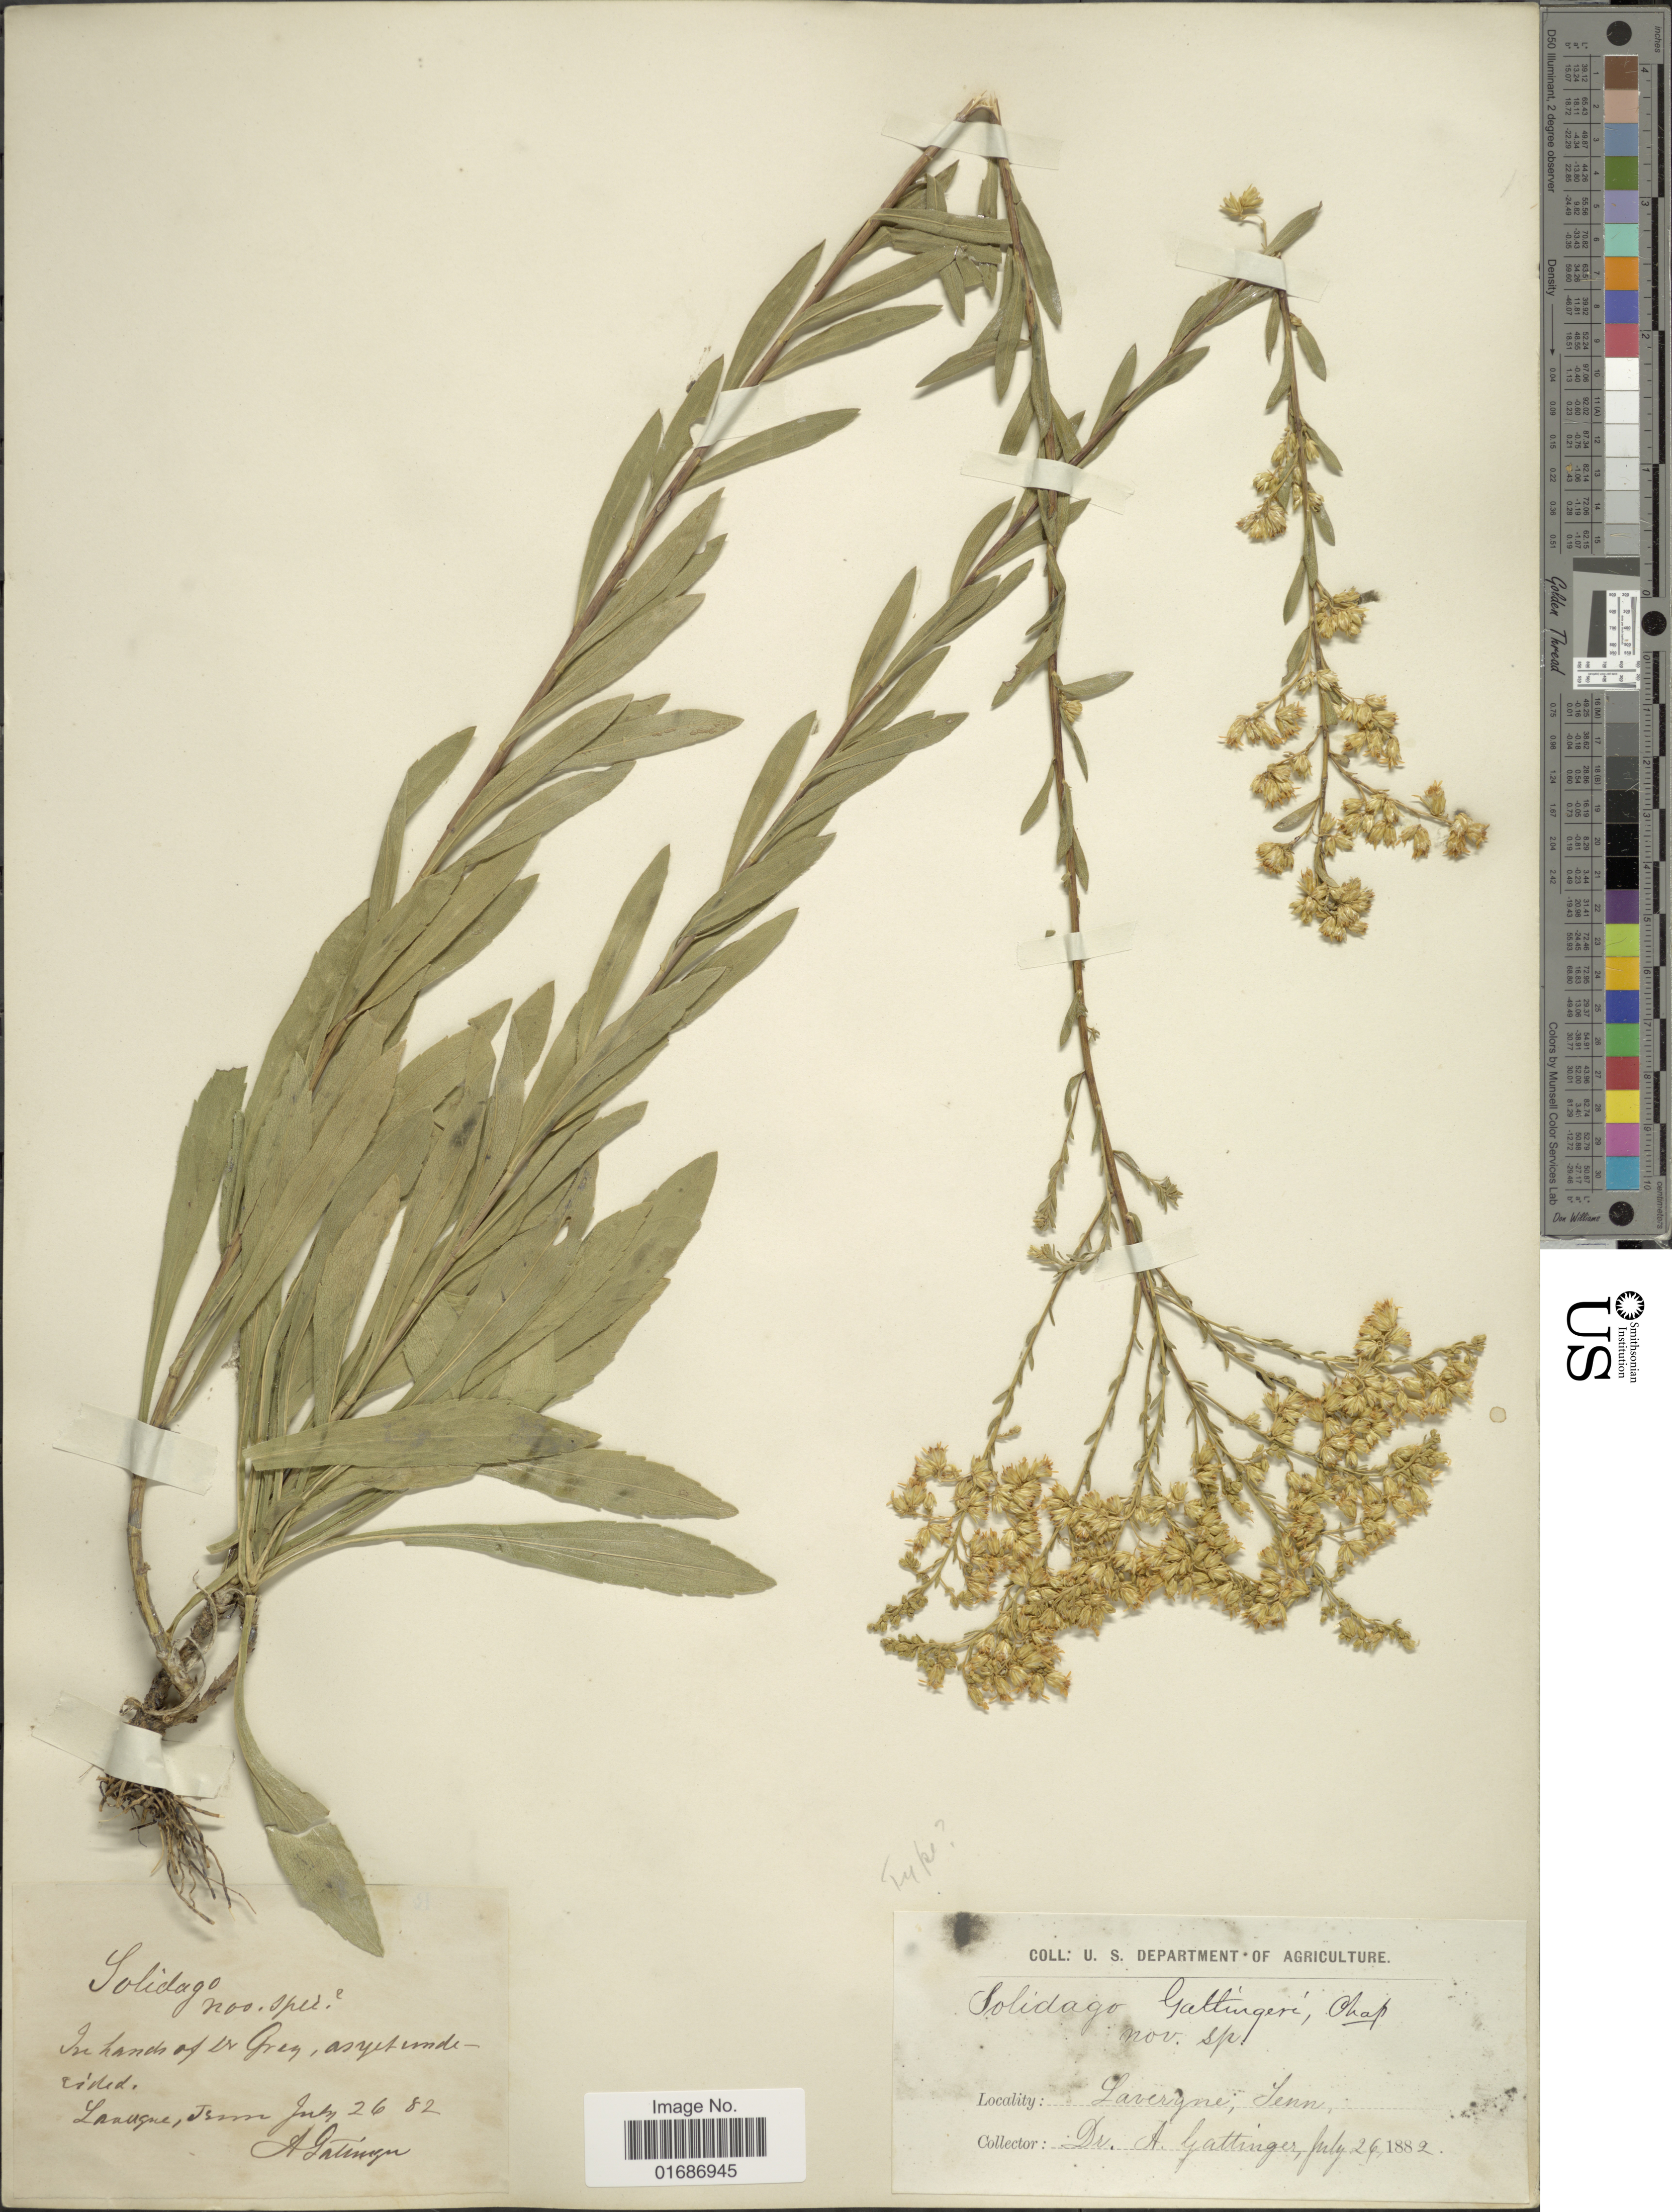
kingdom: Plantae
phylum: Tracheophyta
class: Magnoliopsida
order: Asterales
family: Asteraceae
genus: Solidago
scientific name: Solidago gattingeri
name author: Chapman ex A. Gray & et al. in A. Gray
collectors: A. Gattinger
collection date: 1882-07-26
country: United States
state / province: Tennessee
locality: Lavergne